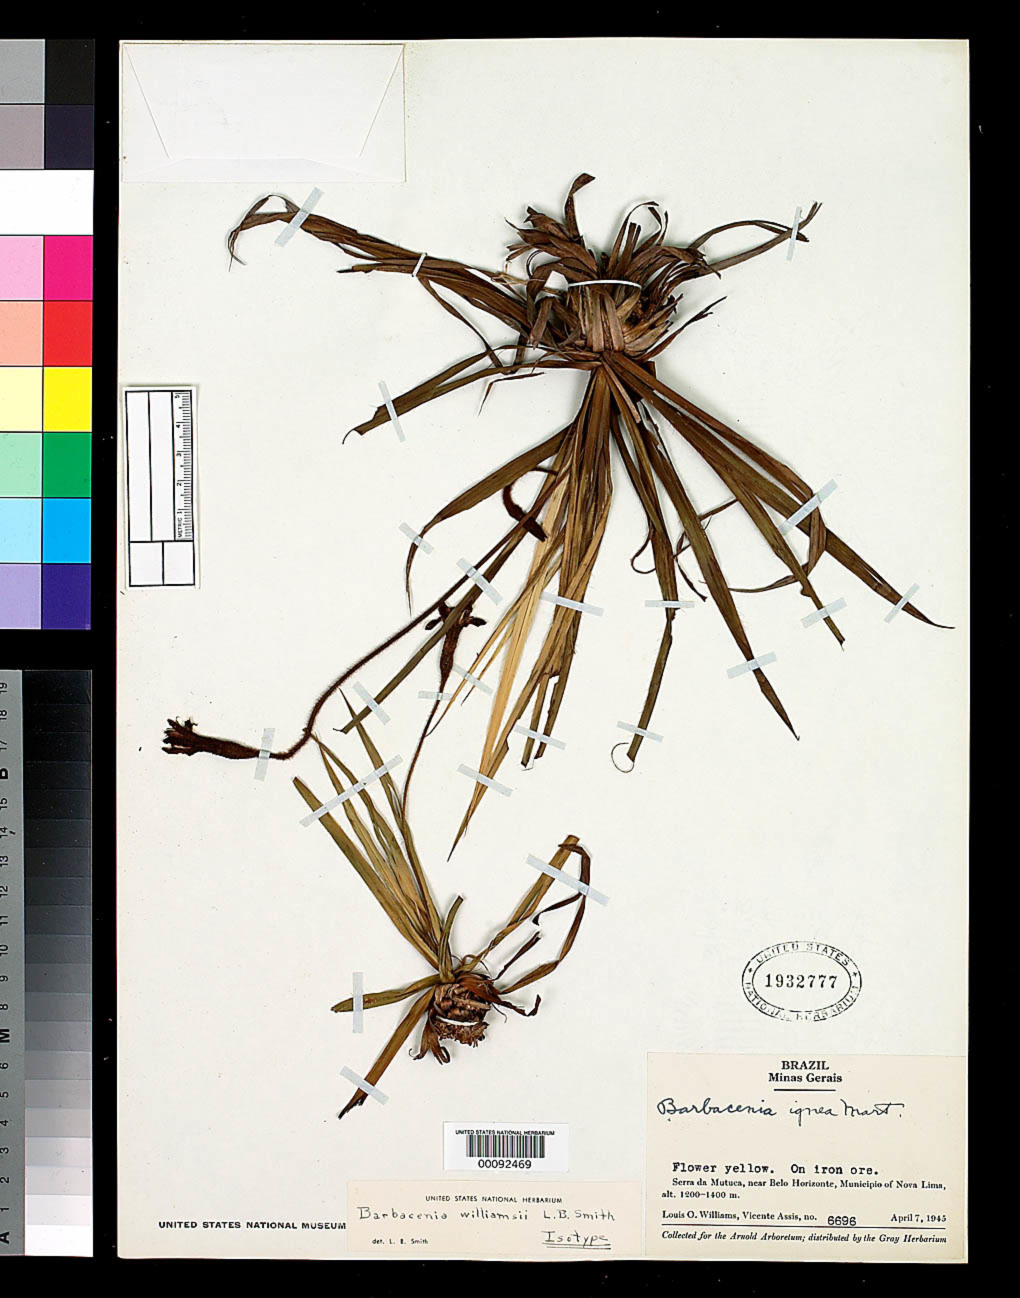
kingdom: Plantae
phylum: Tracheophyta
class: Liliopsida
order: Pandanales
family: Velloziaceae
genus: Barbacenia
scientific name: Barbacenia williamsii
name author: L.B. Sm.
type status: Isotype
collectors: L. O. Williams & V. Assis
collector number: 6696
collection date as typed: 07 Apr 1945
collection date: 1945-04-07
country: Brazil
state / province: Minas Gerais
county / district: Nova Lima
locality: Serra da Matuca, Belo Horizonte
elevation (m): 1200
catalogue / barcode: US 1932777